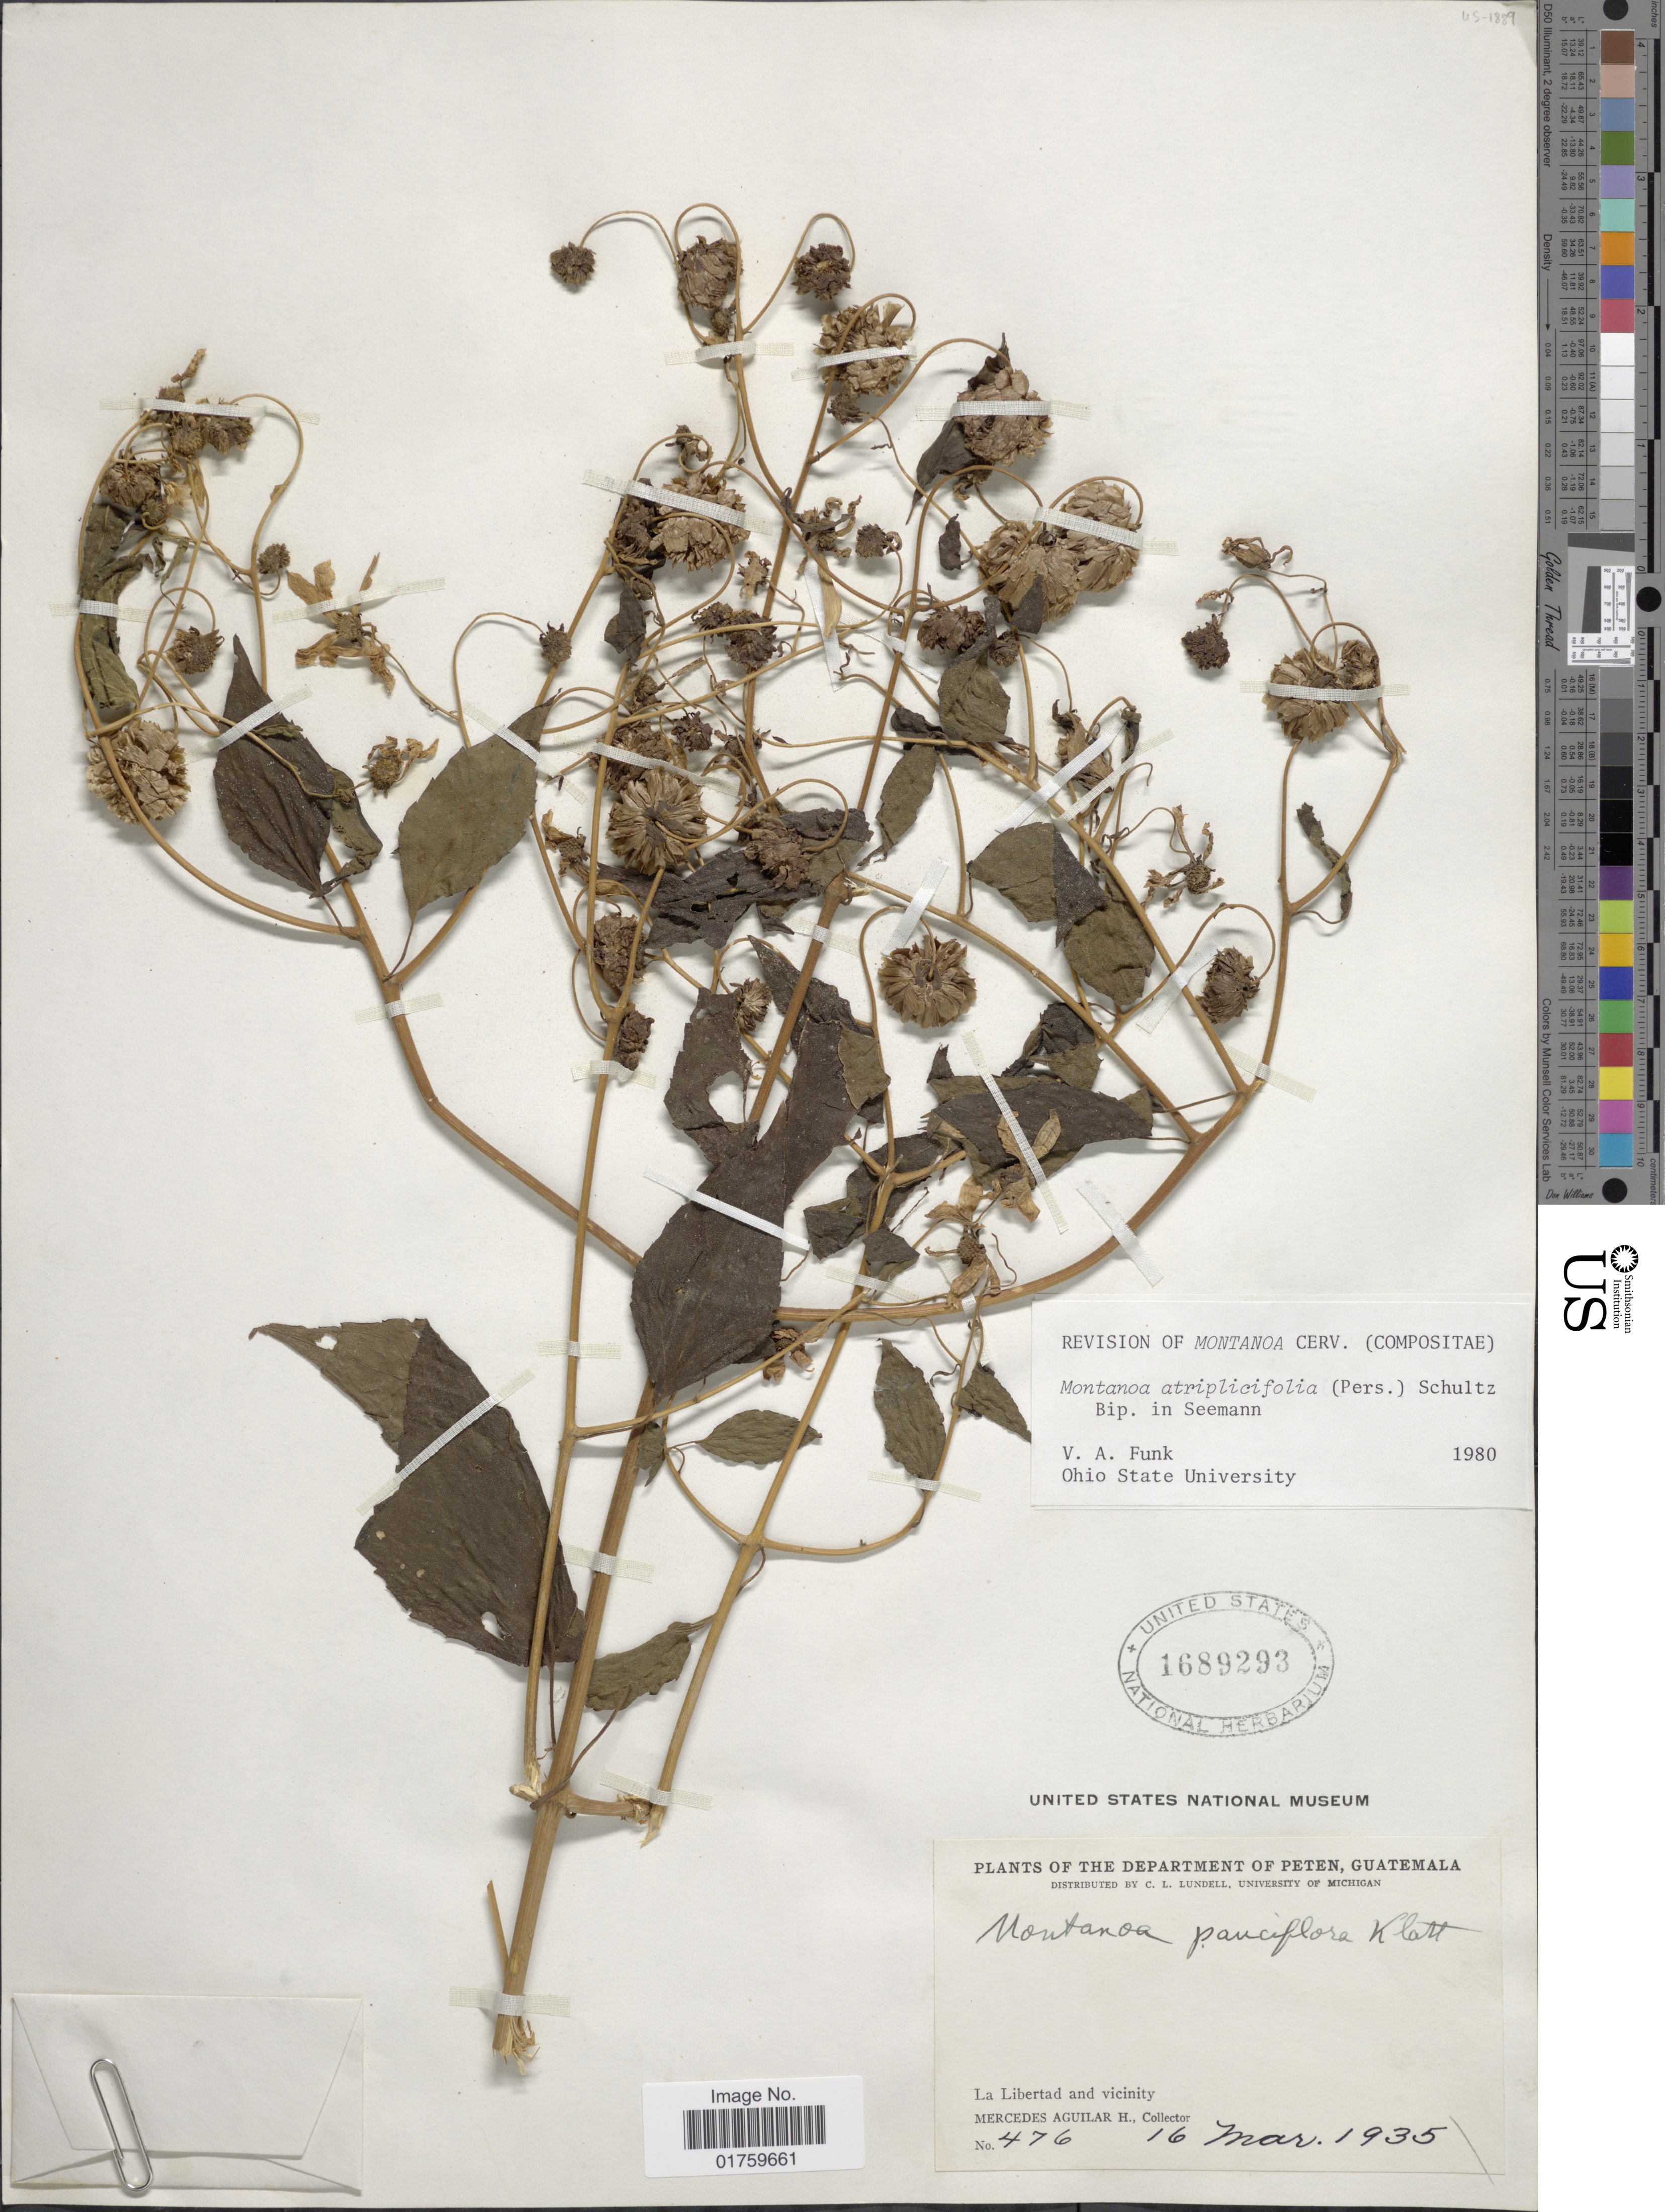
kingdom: Plantae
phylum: Tracheophyta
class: Magnoliopsida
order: Asterales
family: Asteraceae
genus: Montanoa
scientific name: Montanoa atriplicifolia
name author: (Pers.) Sch. Bip.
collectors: M. Aguilar H.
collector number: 476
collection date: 1935-03-16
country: Guatemala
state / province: El Petén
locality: La Libertad and vicinity.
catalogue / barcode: US 1689293